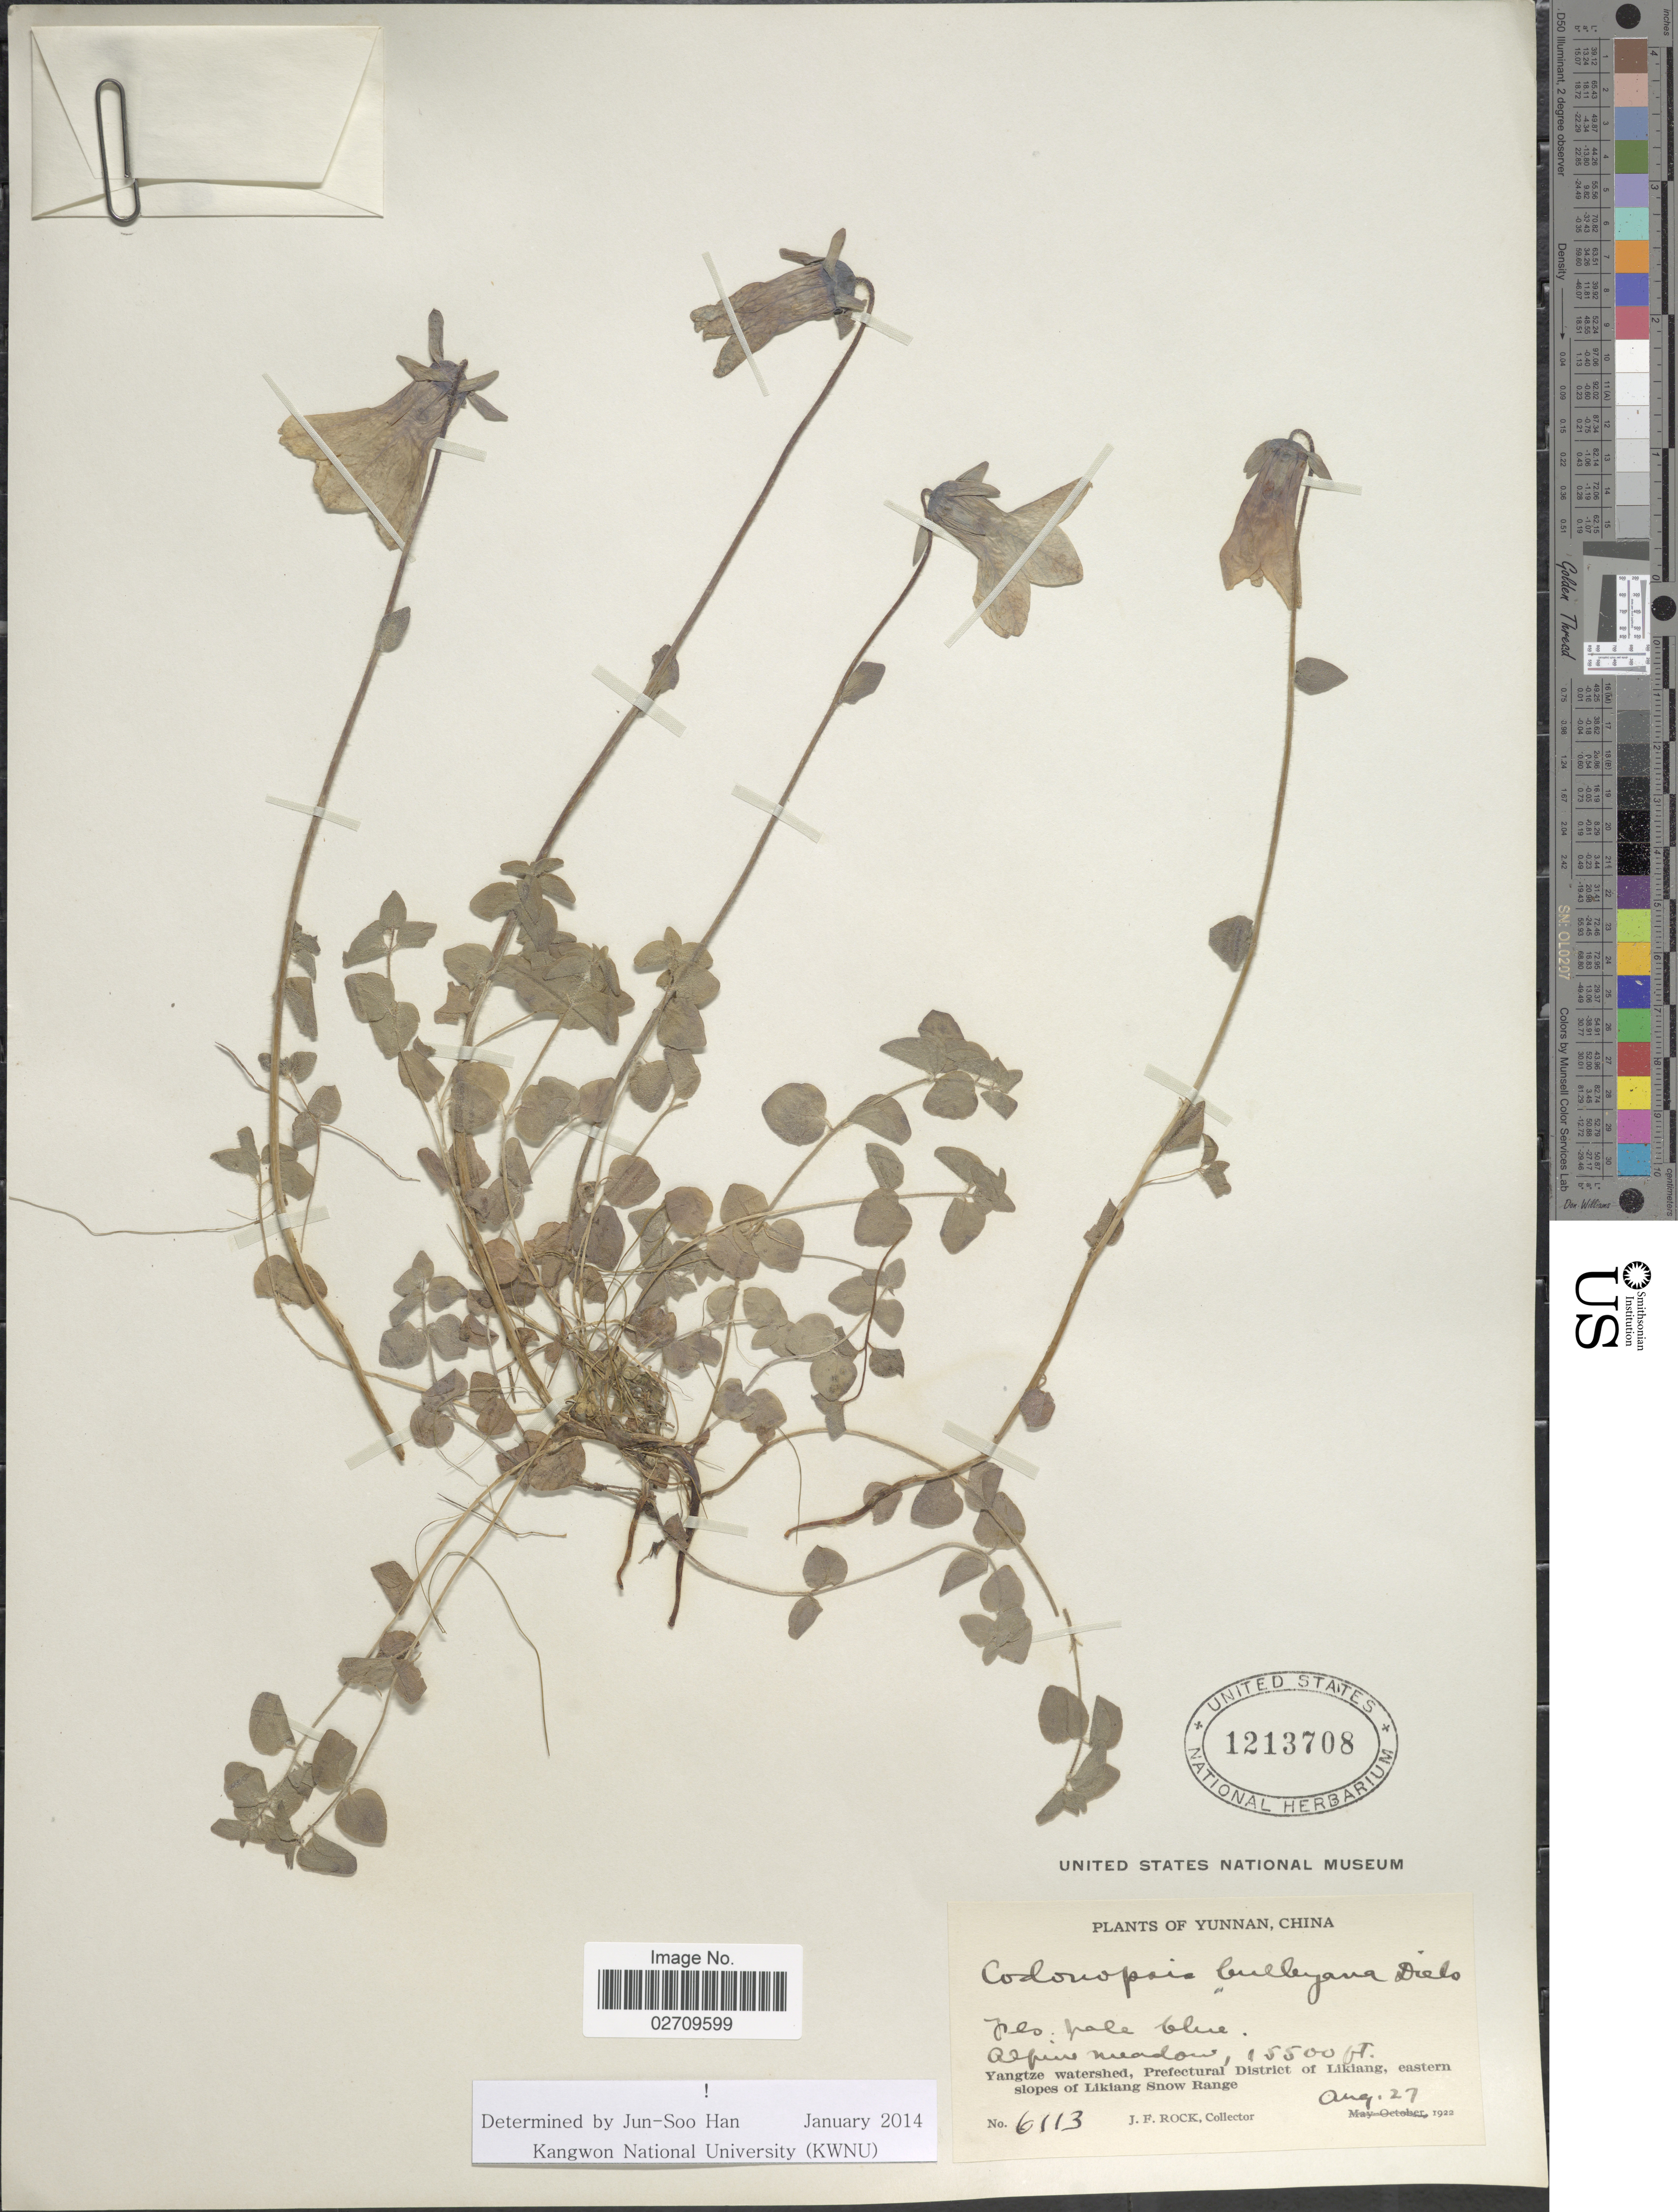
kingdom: Plantae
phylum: Tracheophyta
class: Magnoliopsida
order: Asterales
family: Campanulaceae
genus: Codonopsis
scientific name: Codonopsis bulleyana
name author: Forrest ex Diels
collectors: J. F. Rock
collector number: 6113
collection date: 1922-08-27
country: China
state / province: Yunnan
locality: Yangtze watershed, Prefectural District of Likiang, eastern slopes of Likiang Snow Range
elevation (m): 4724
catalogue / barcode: US 1213708